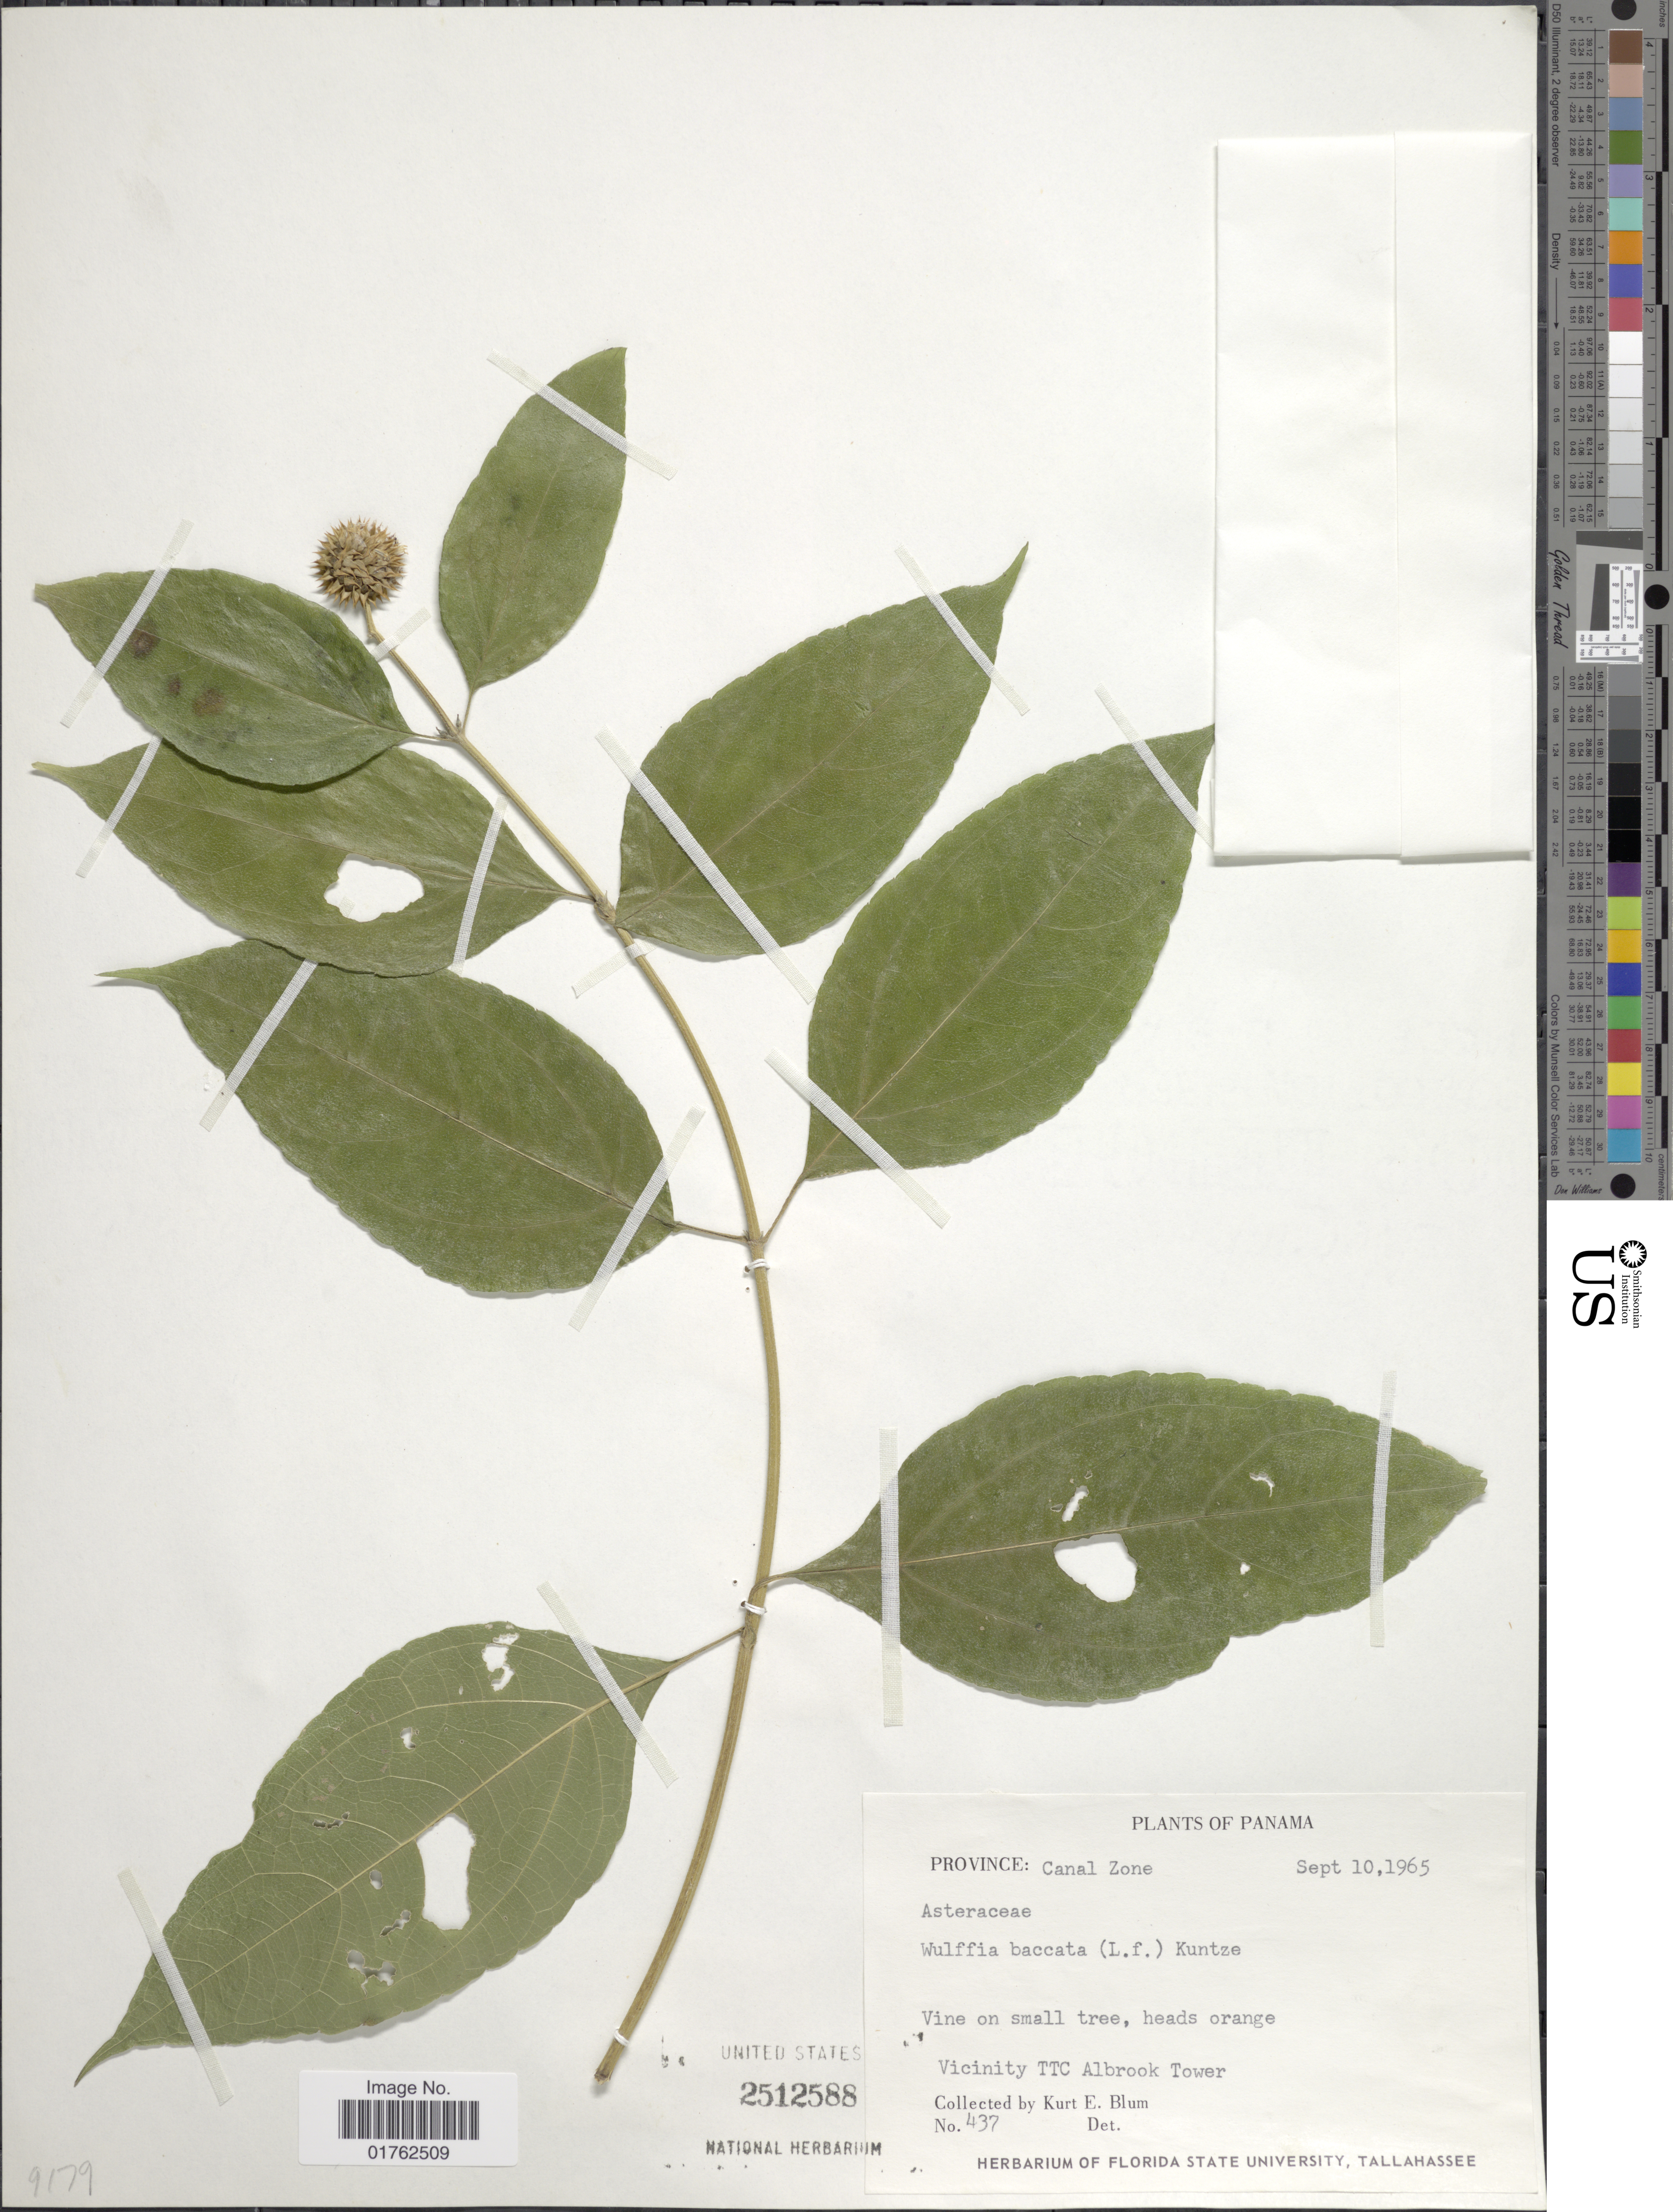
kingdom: Plantae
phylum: Tracheophyta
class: Magnoliopsida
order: Asterales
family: Asteraceae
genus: Wulffia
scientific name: Wulffia baccata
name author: (L. f.) Kuntze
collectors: K. E. Blum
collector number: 437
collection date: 1965-09-10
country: Panama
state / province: Colón / Panamá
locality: Vicinity TTc Albrook Tower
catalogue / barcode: US 2512588